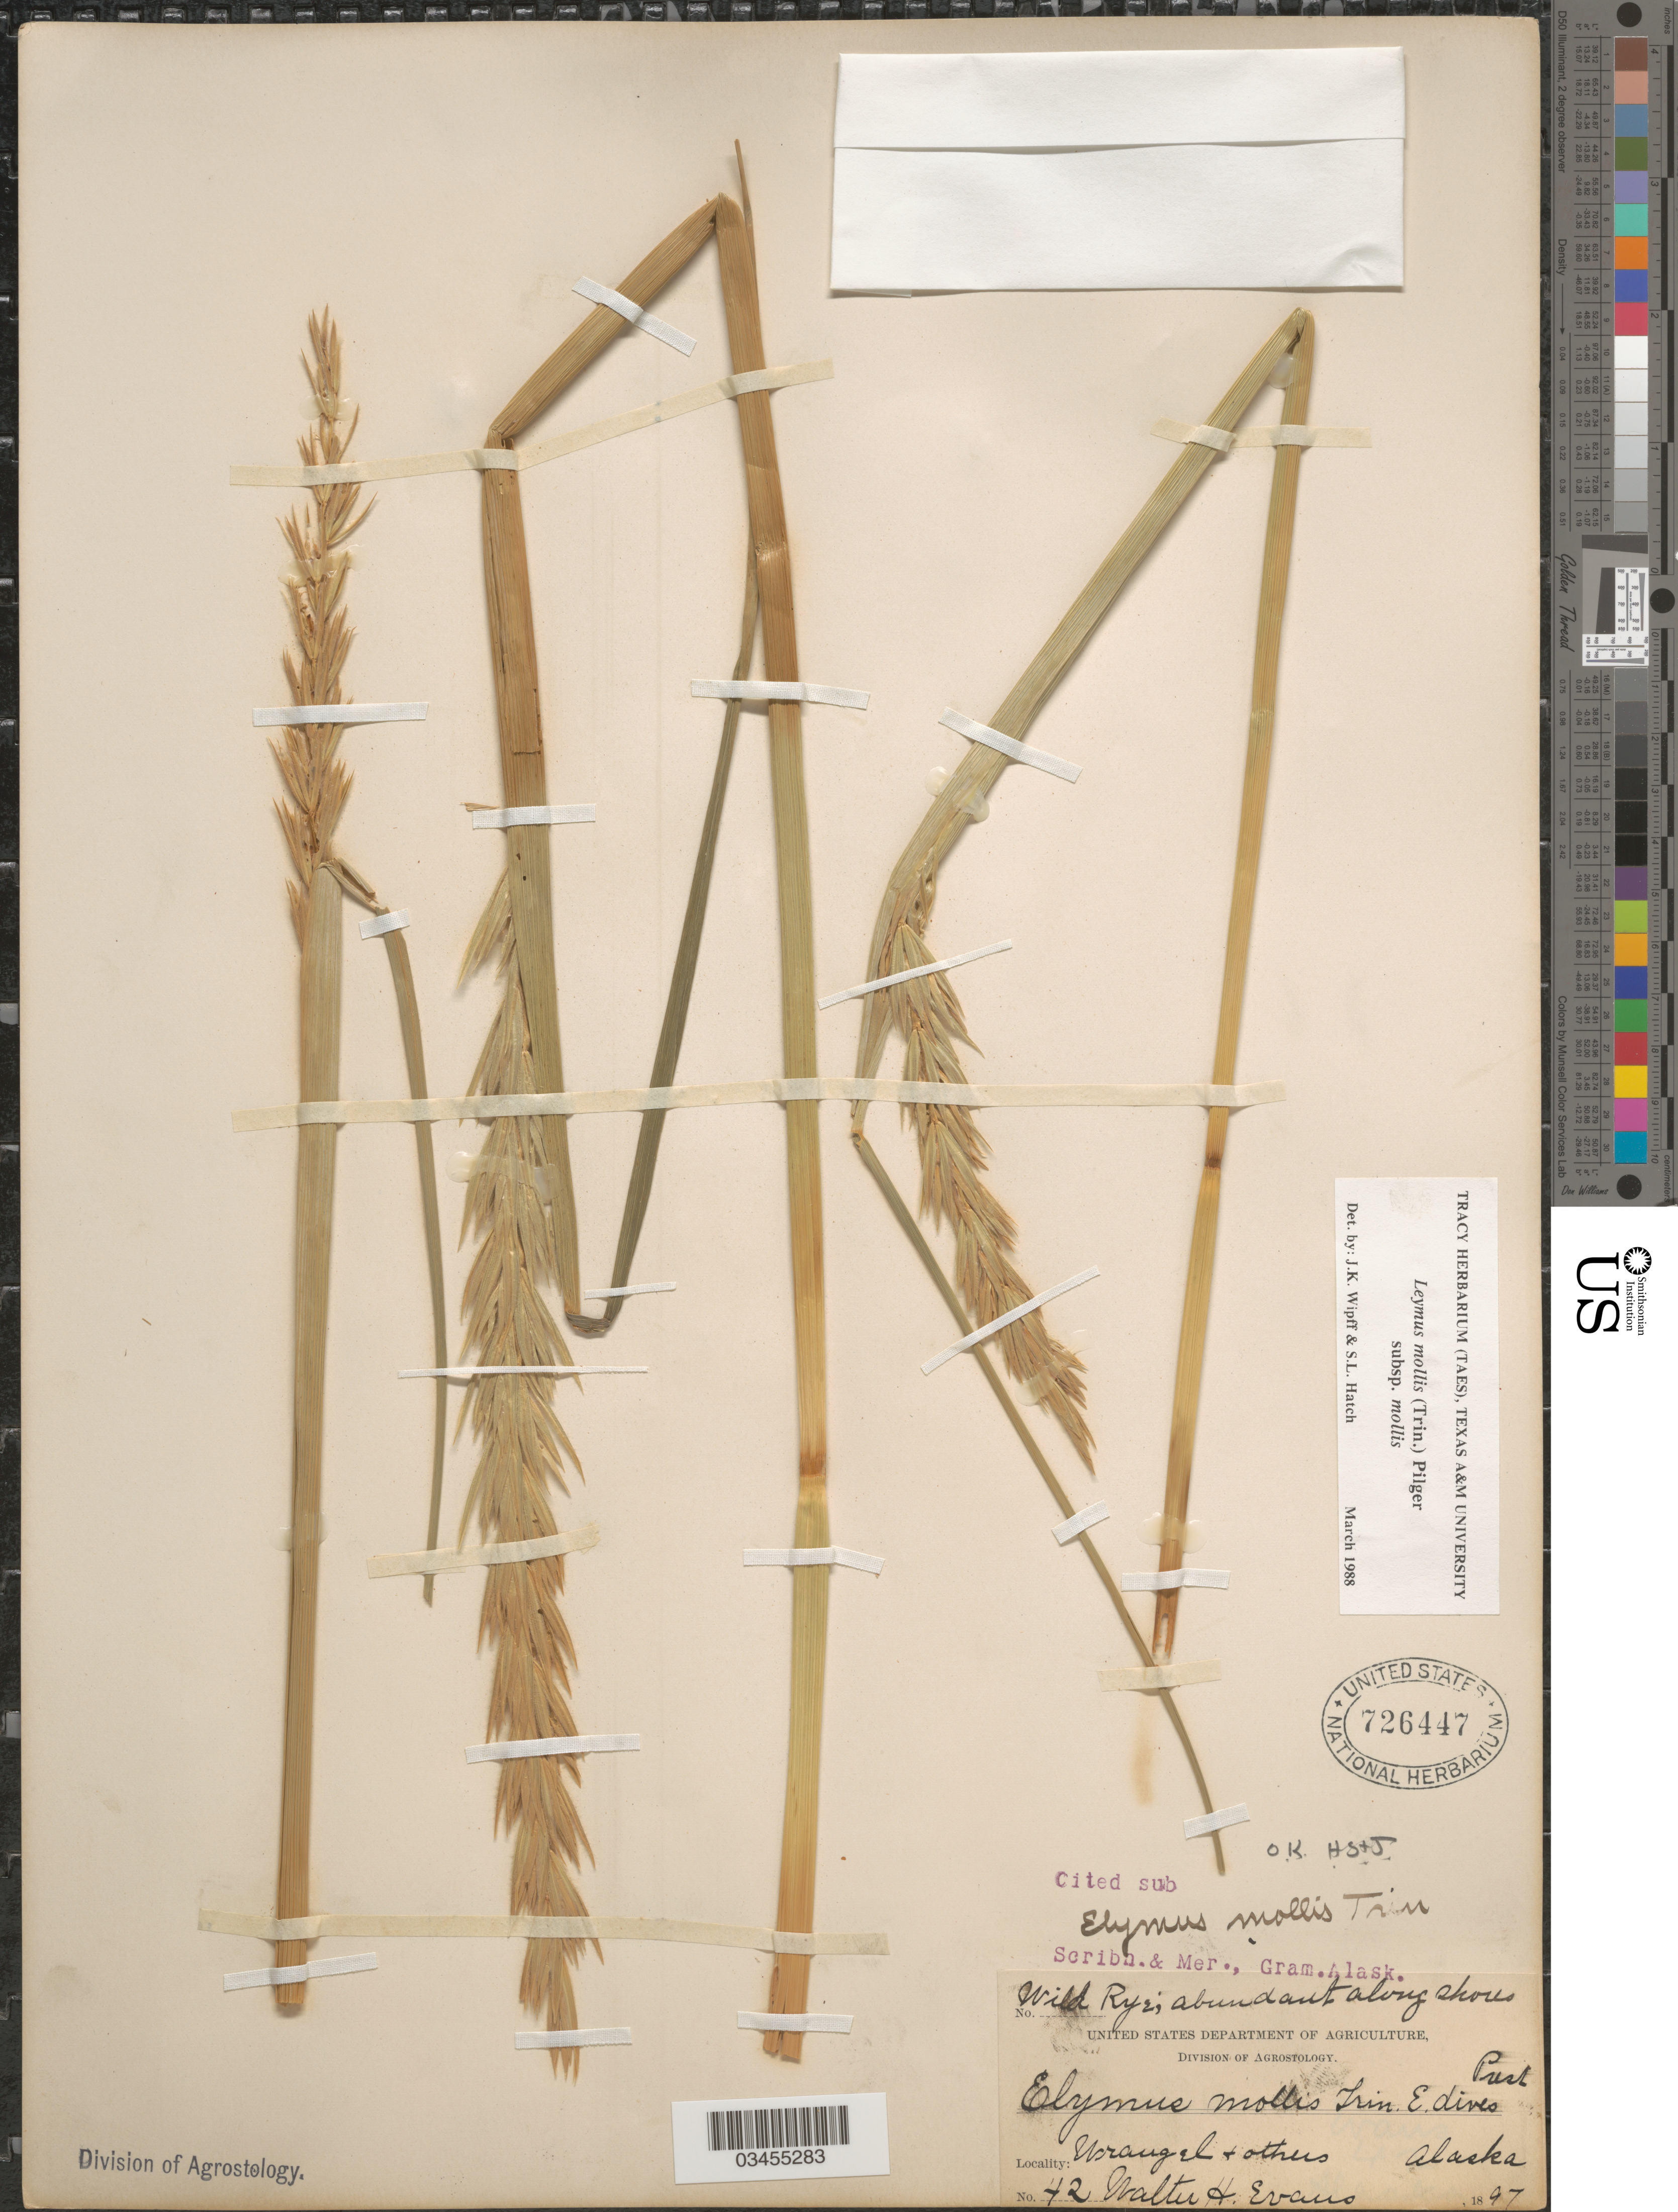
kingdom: Plantae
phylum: Tracheophyta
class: Liliopsida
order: Poales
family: Poaceae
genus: Leymus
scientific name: Leymus mollis subsp. mollis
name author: (Trin.) Pilg.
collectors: W. H. Evans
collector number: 42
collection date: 1897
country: United States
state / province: Alaska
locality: Wrangell & others.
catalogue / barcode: US 726447